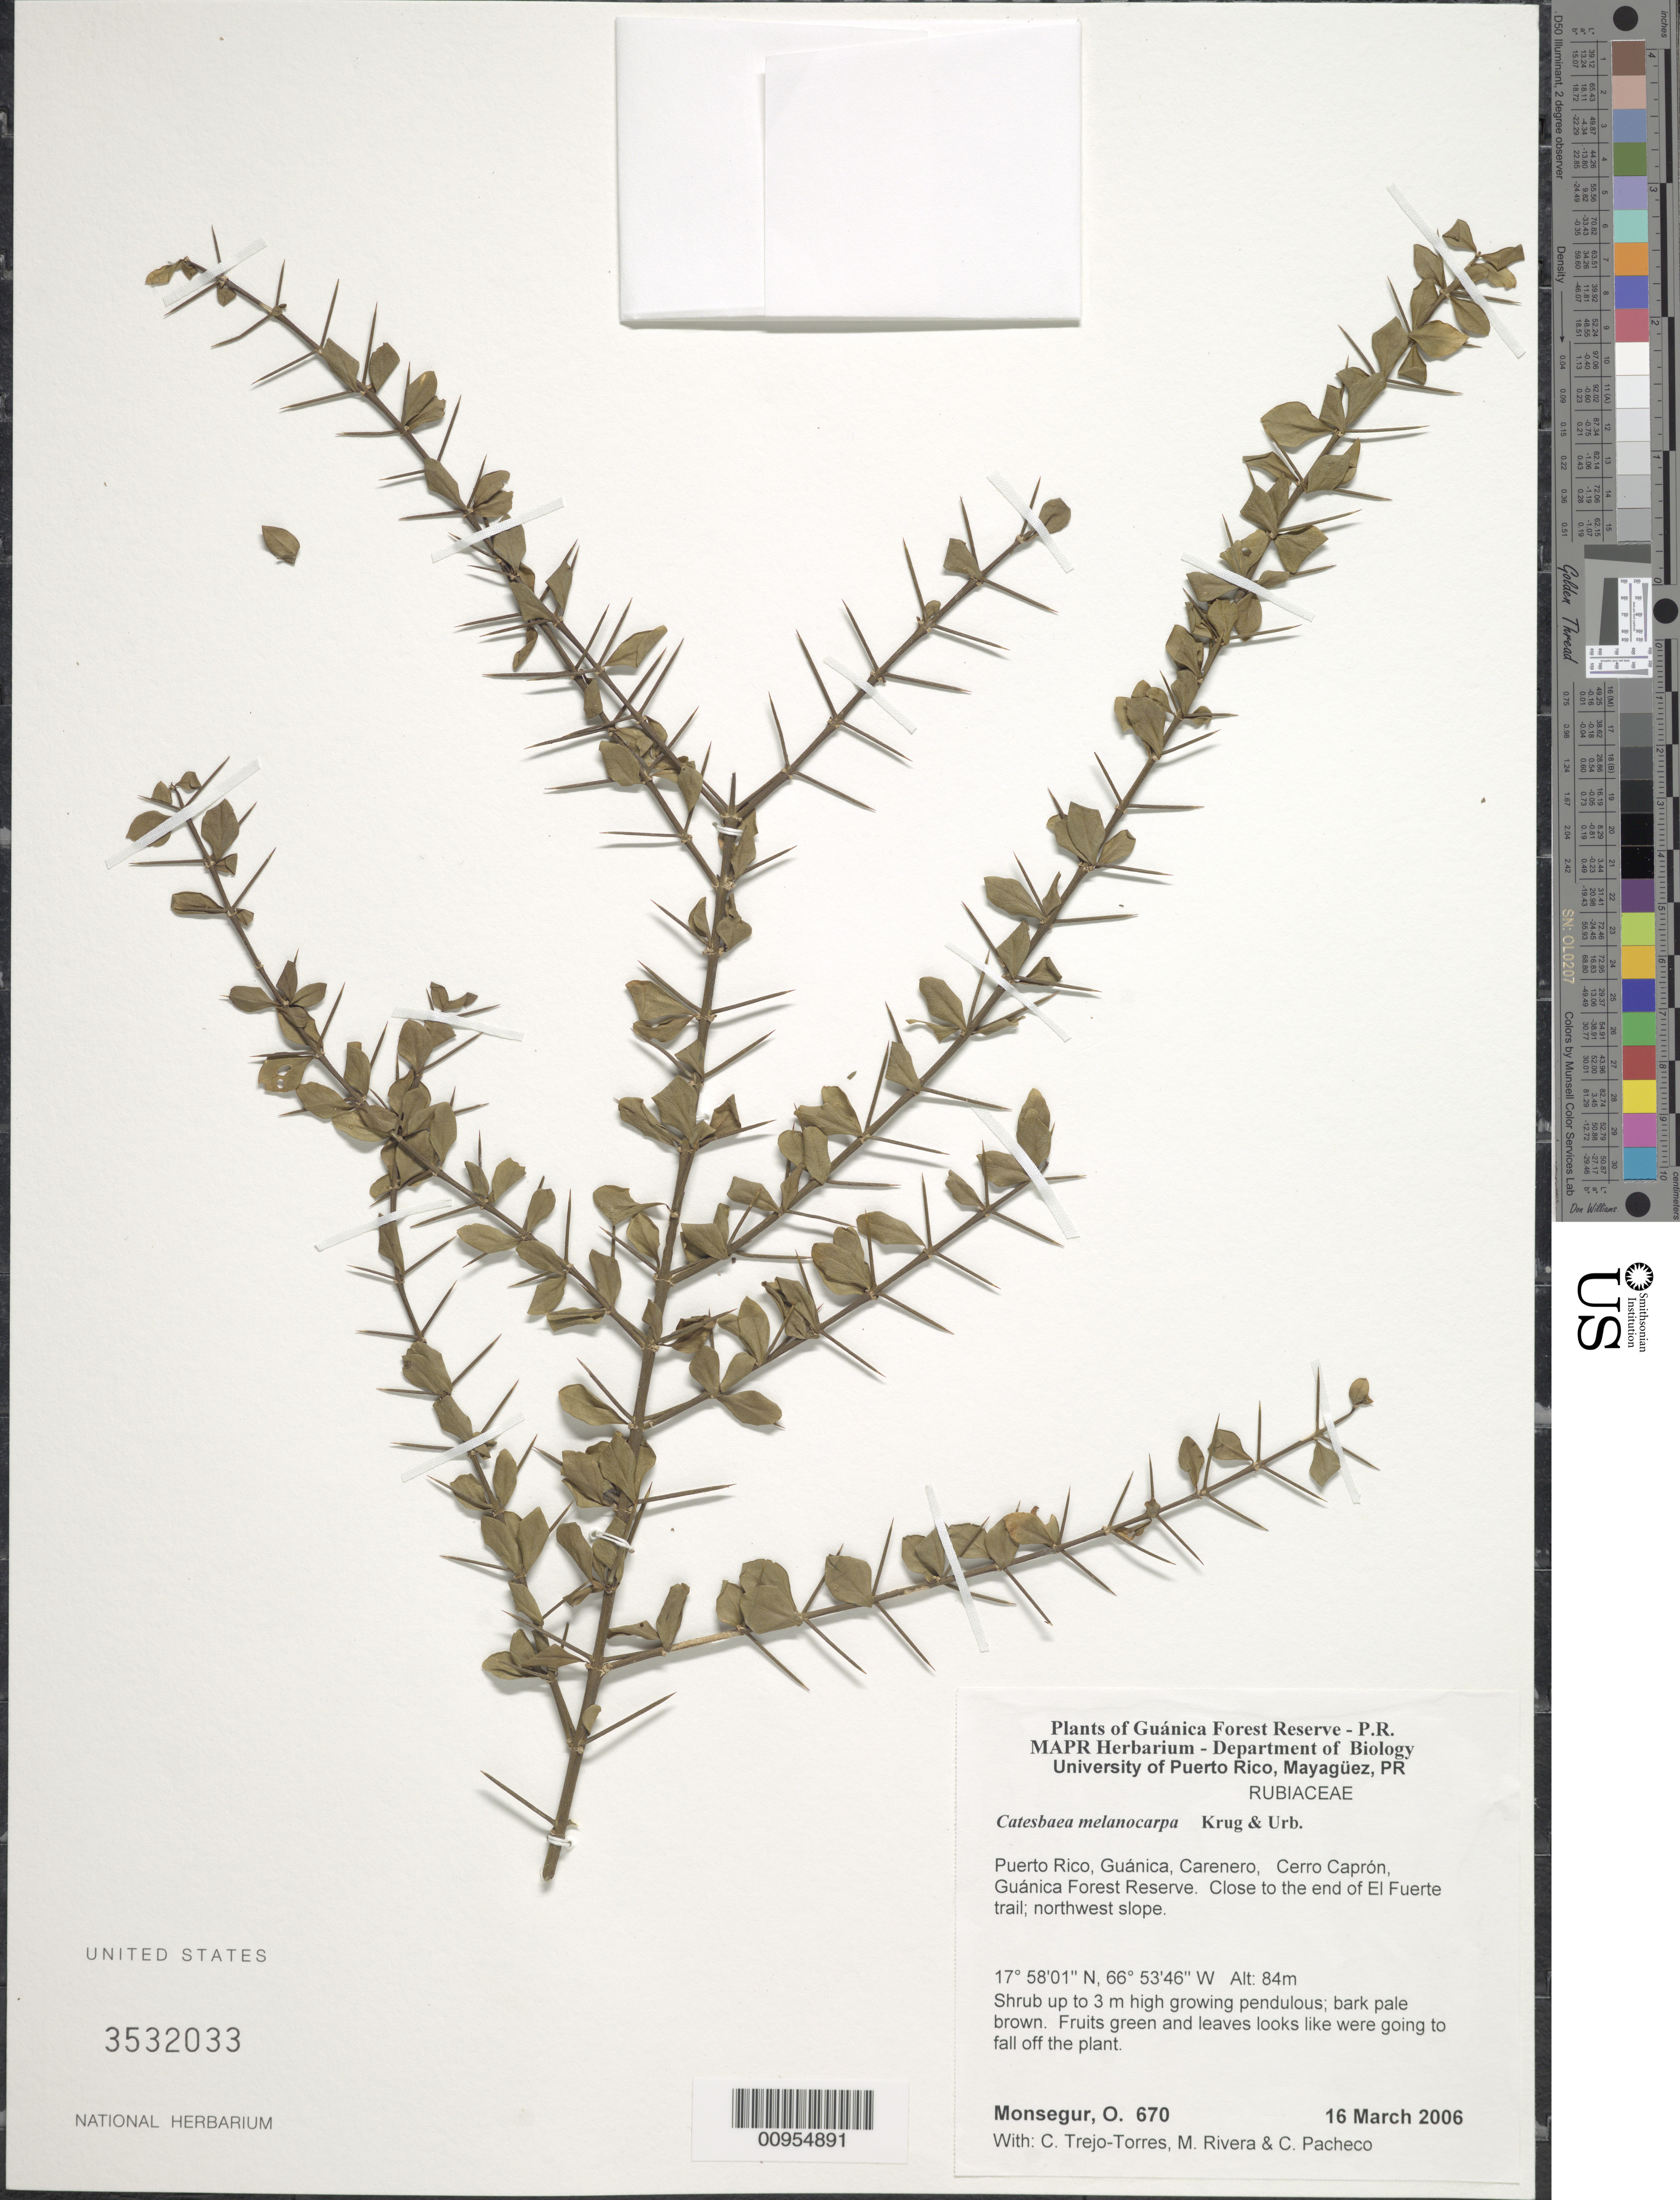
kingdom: Plantae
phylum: Tracheophyta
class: Magnoliopsida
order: Gentianales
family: Rubiaceae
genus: Catesbaea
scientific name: Catesbaea melanocarpa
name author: Krug & Urb.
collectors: O. Monsegur, J. C. Trejo-Torres & C. Pacheco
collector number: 670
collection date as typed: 16 Mar 2006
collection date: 2006-03-16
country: Puerto Rico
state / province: Guánica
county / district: Carenero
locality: Guánica Forest Reserve. Cerro Caprón, close to the end of El Fuerte trail; northwest slope.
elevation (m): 84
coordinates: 17.58013, 66.53464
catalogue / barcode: US 3532033